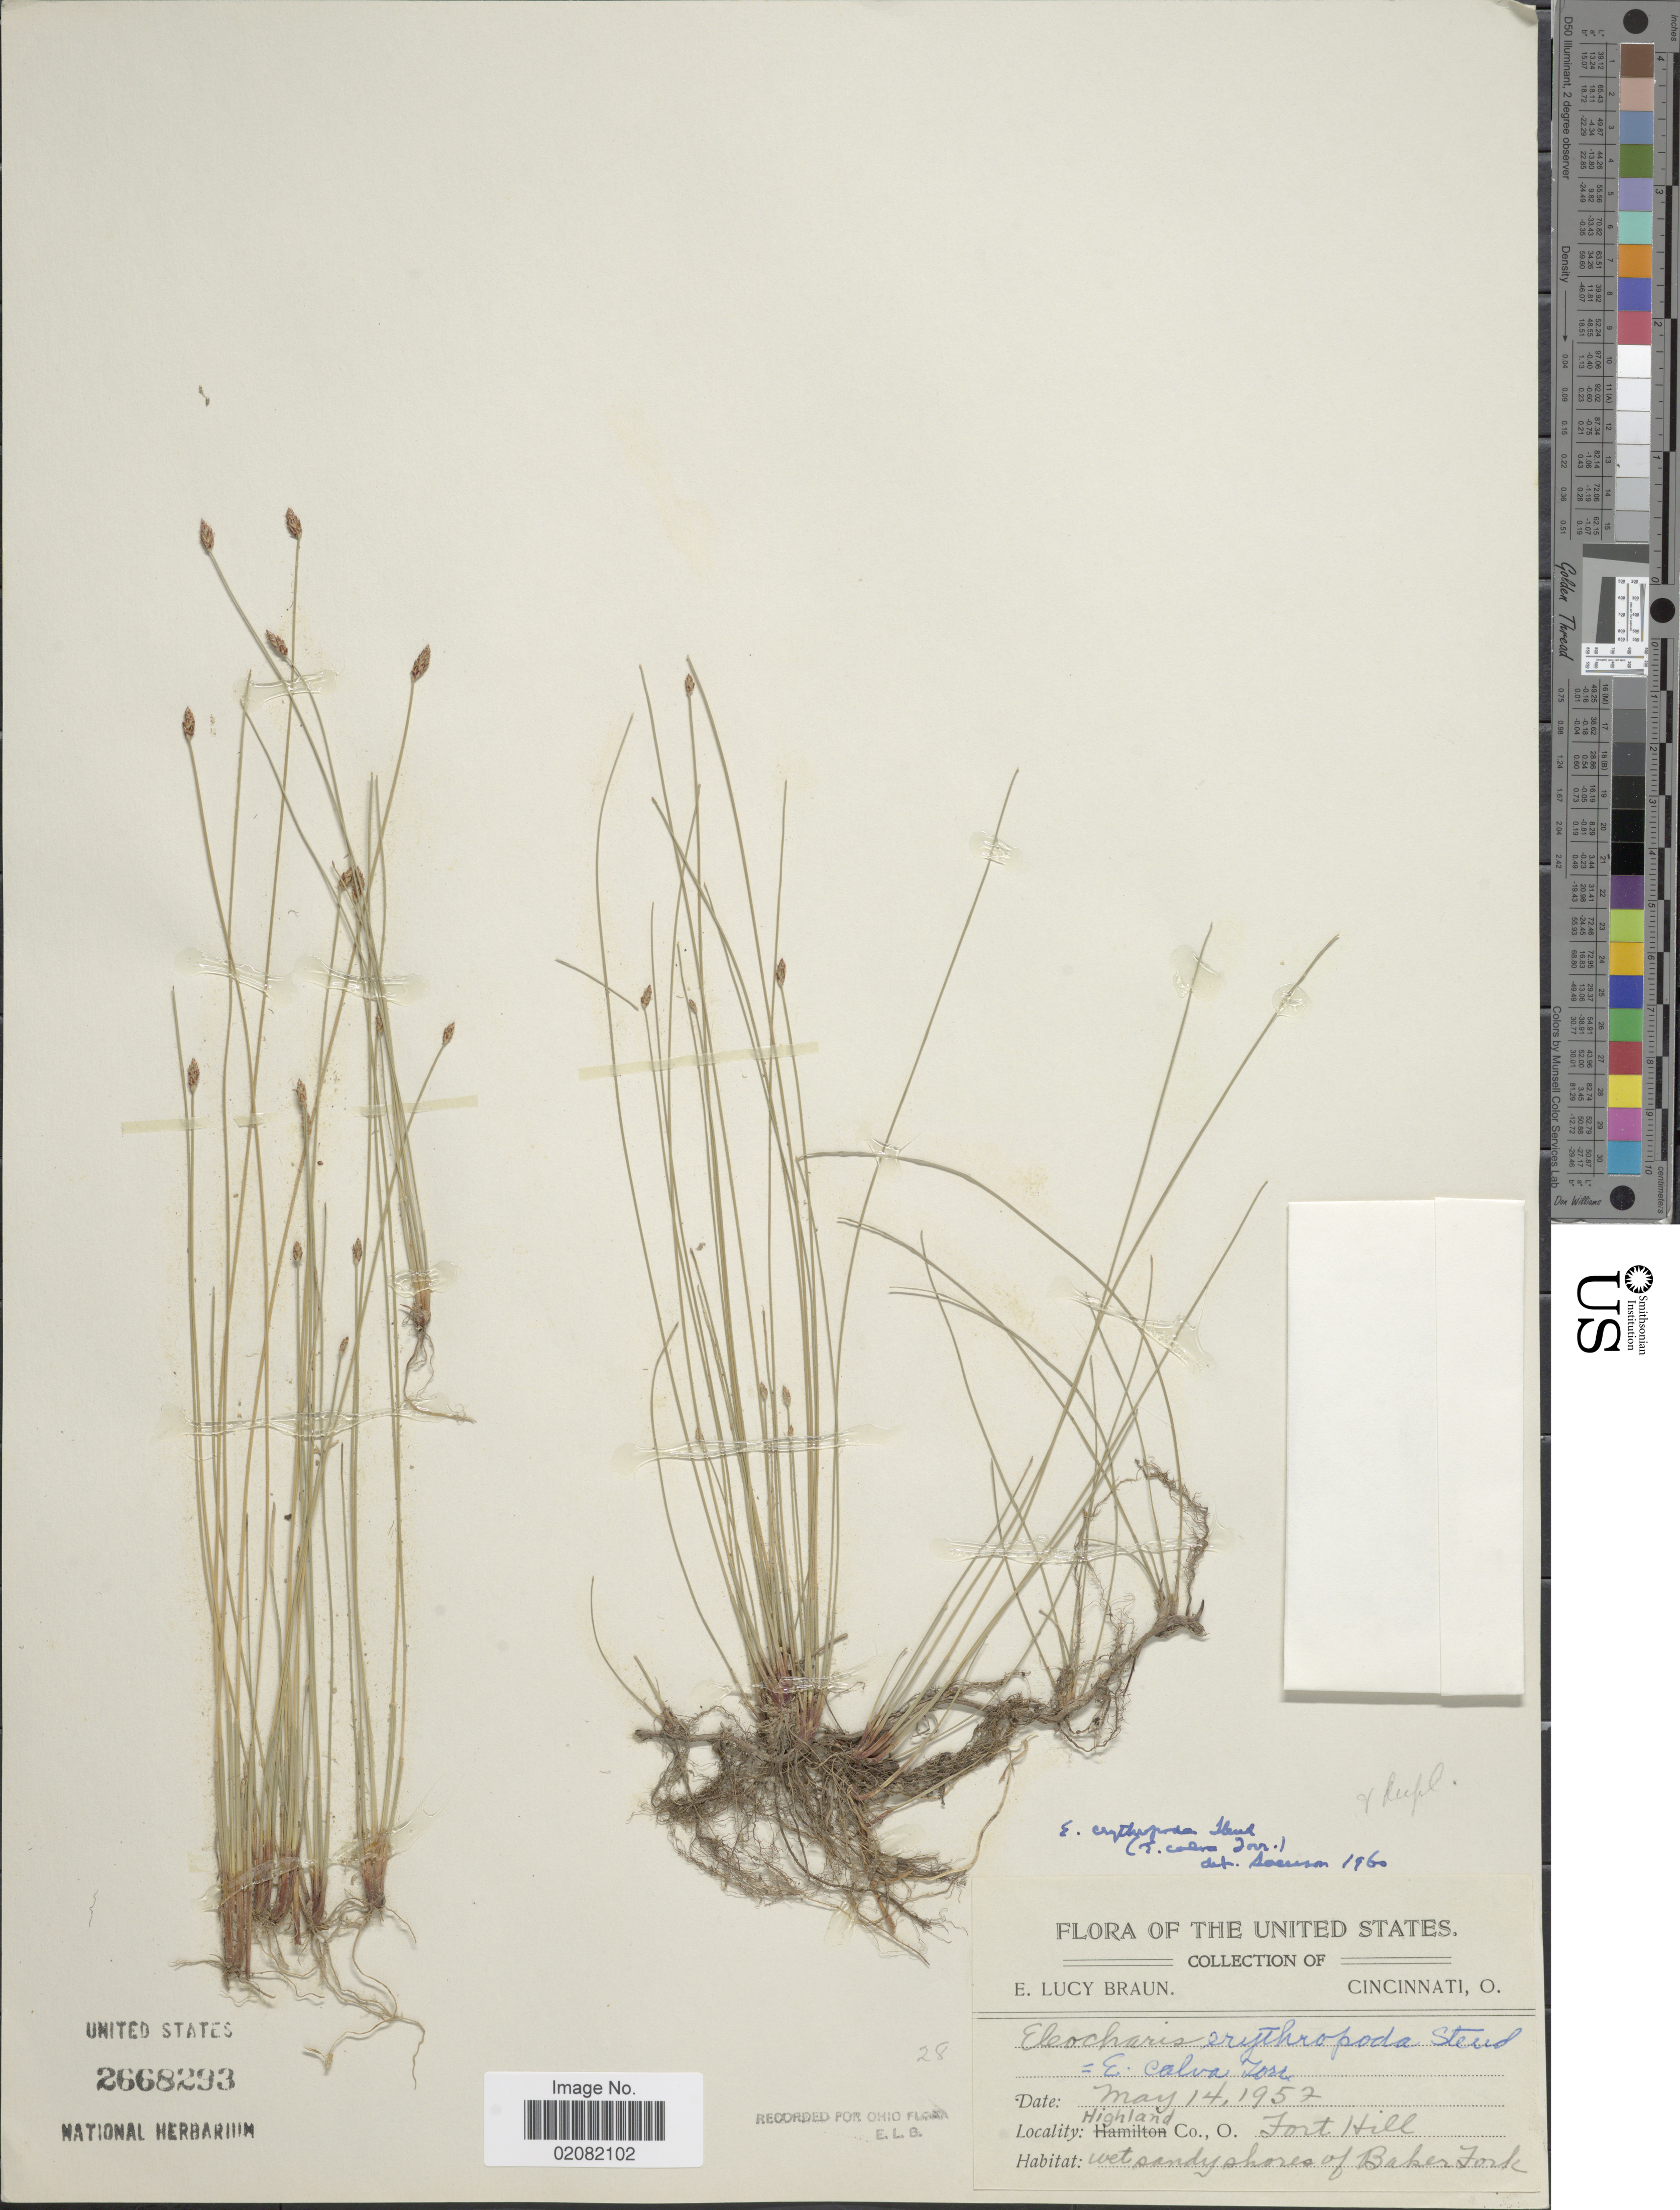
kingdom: Plantae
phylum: Tracheophyta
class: Liliopsida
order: Poales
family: Cyperaceae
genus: Eleocharis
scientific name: Eleocharis erythropoda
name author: Steud.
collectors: E. L. Braun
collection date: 1952-05-14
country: United States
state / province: Ohio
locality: Highland Co., Fort Hill, wet sandy shores of Baker Fork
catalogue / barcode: US 2668293